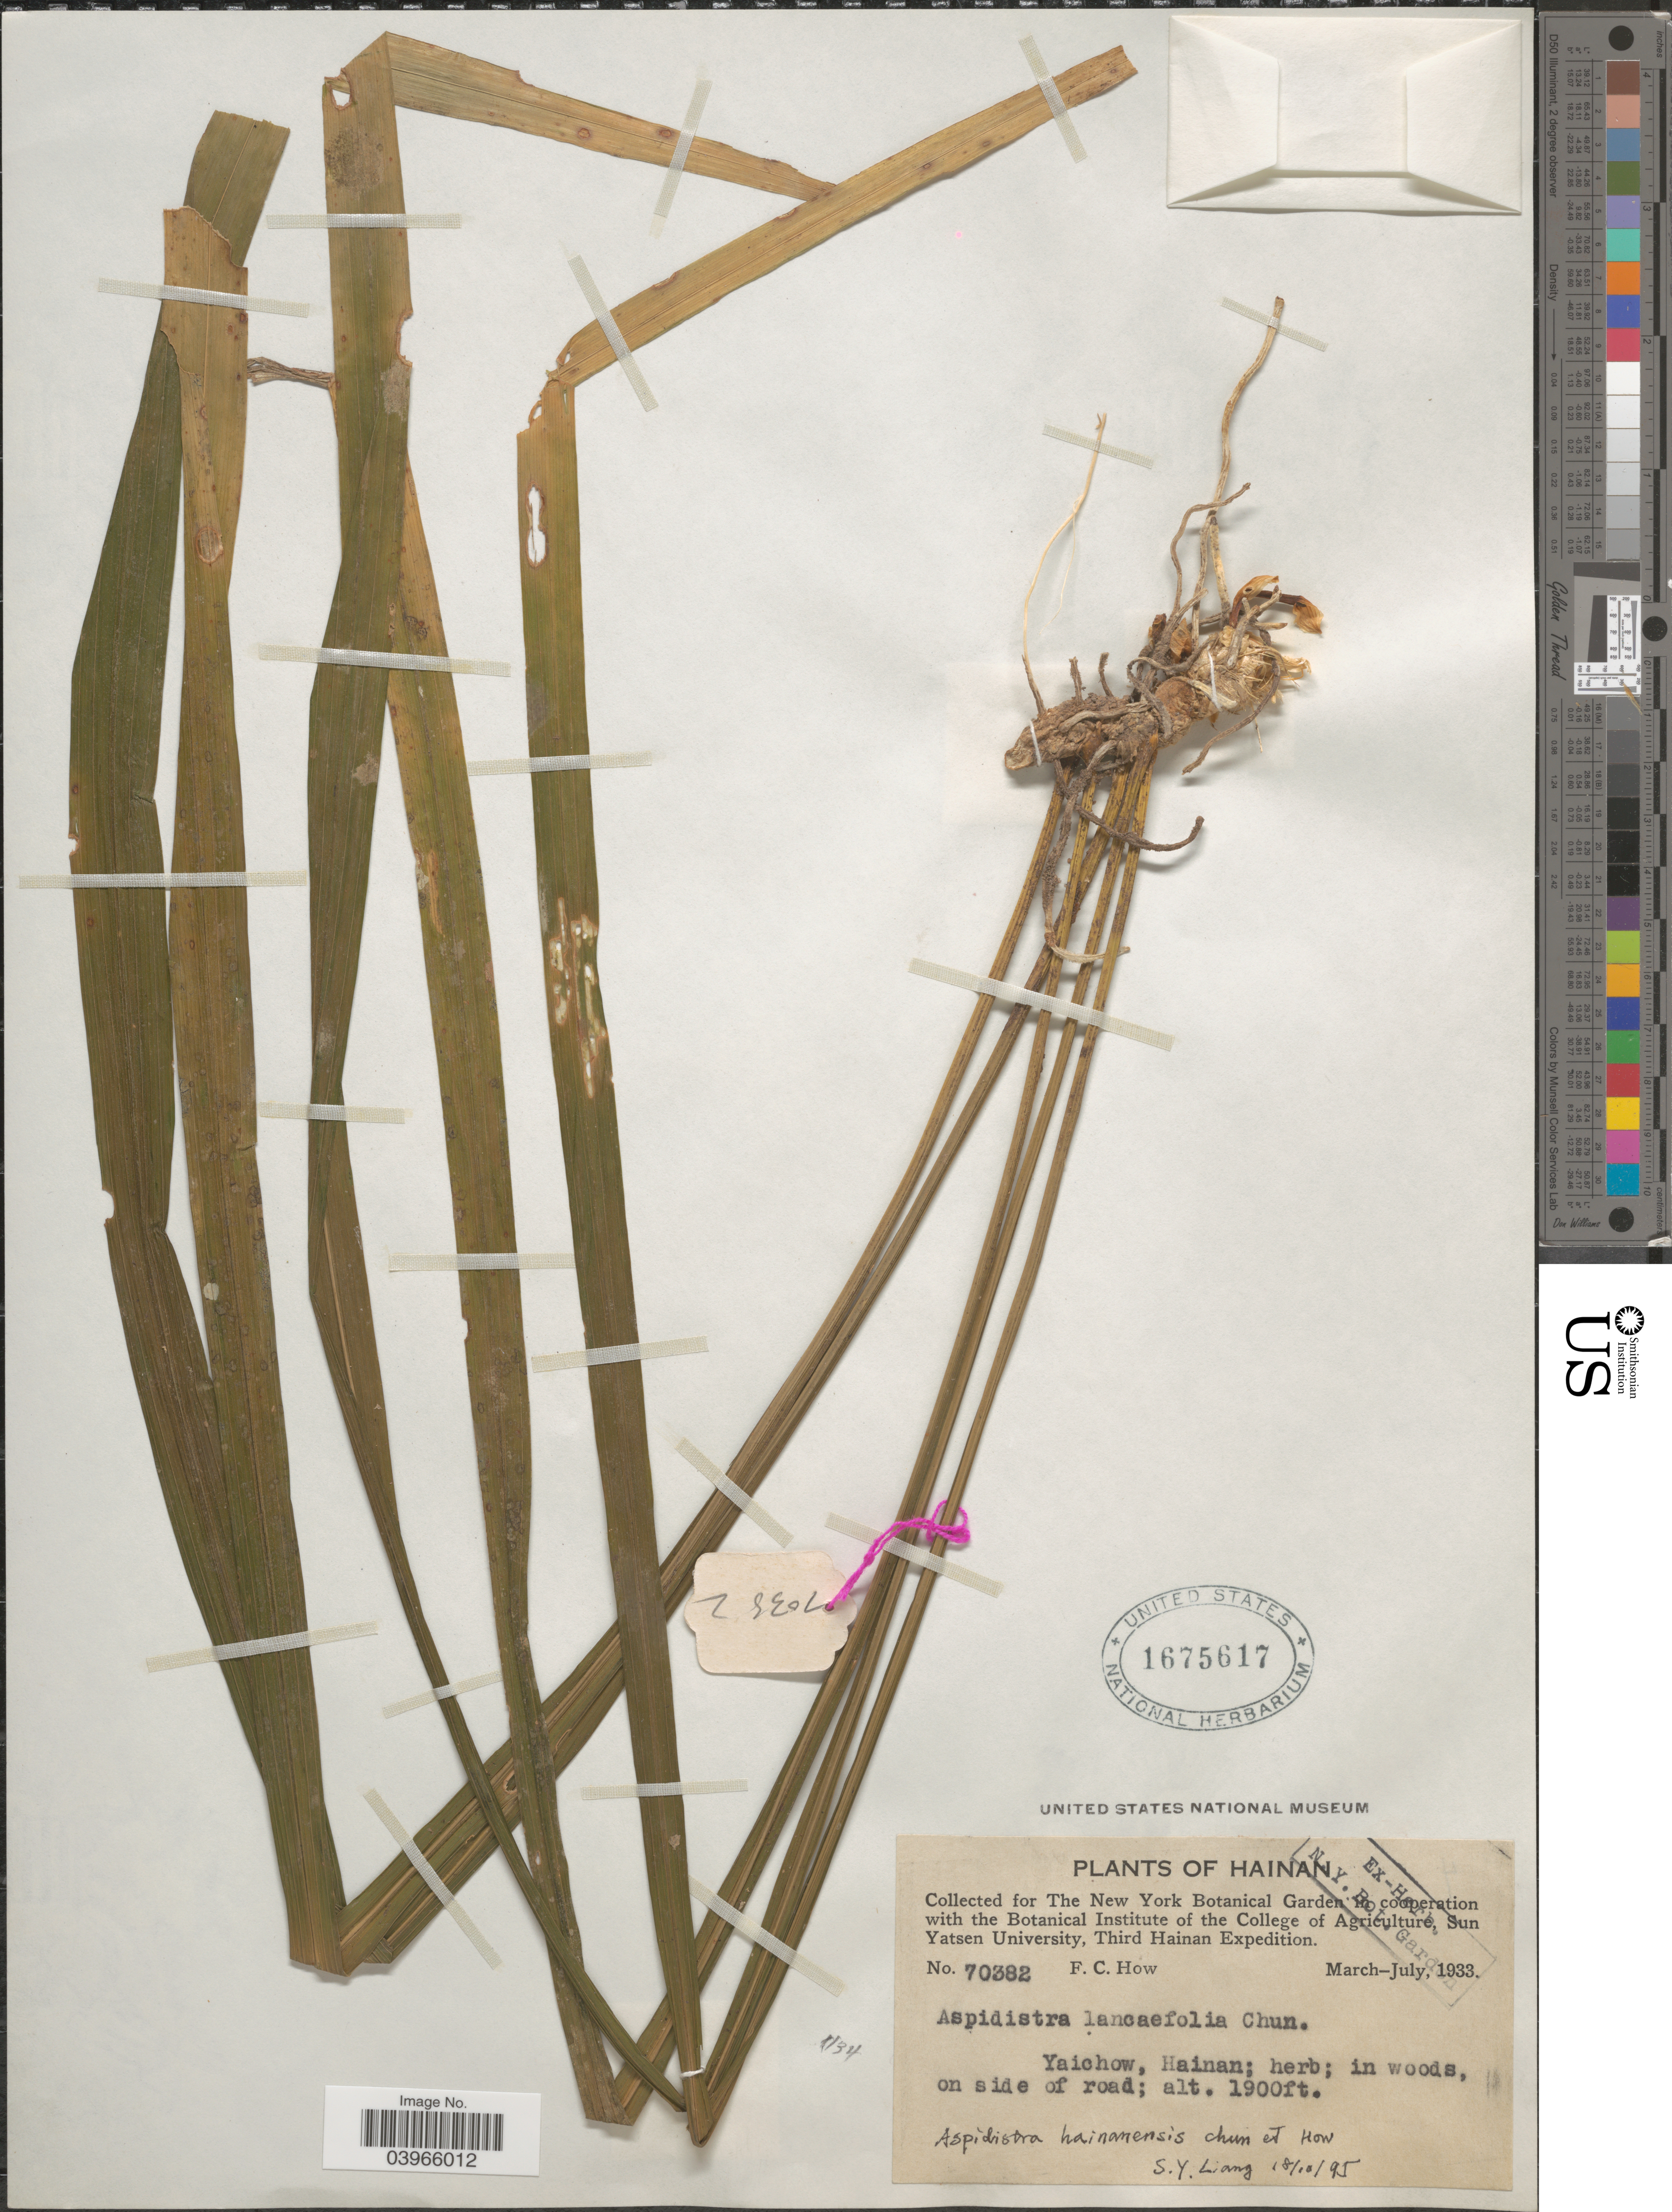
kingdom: Plantae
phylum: Tracheophyta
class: Liliopsida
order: Asparagales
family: Asparagaceae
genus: Aspidistra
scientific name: Aspidistra hainanensis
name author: W.Y. Chun & F.C. How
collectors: F. C. How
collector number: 70382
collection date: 1933-03/1933-07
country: China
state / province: Hainan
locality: Yaichow.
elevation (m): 579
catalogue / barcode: US 1675617